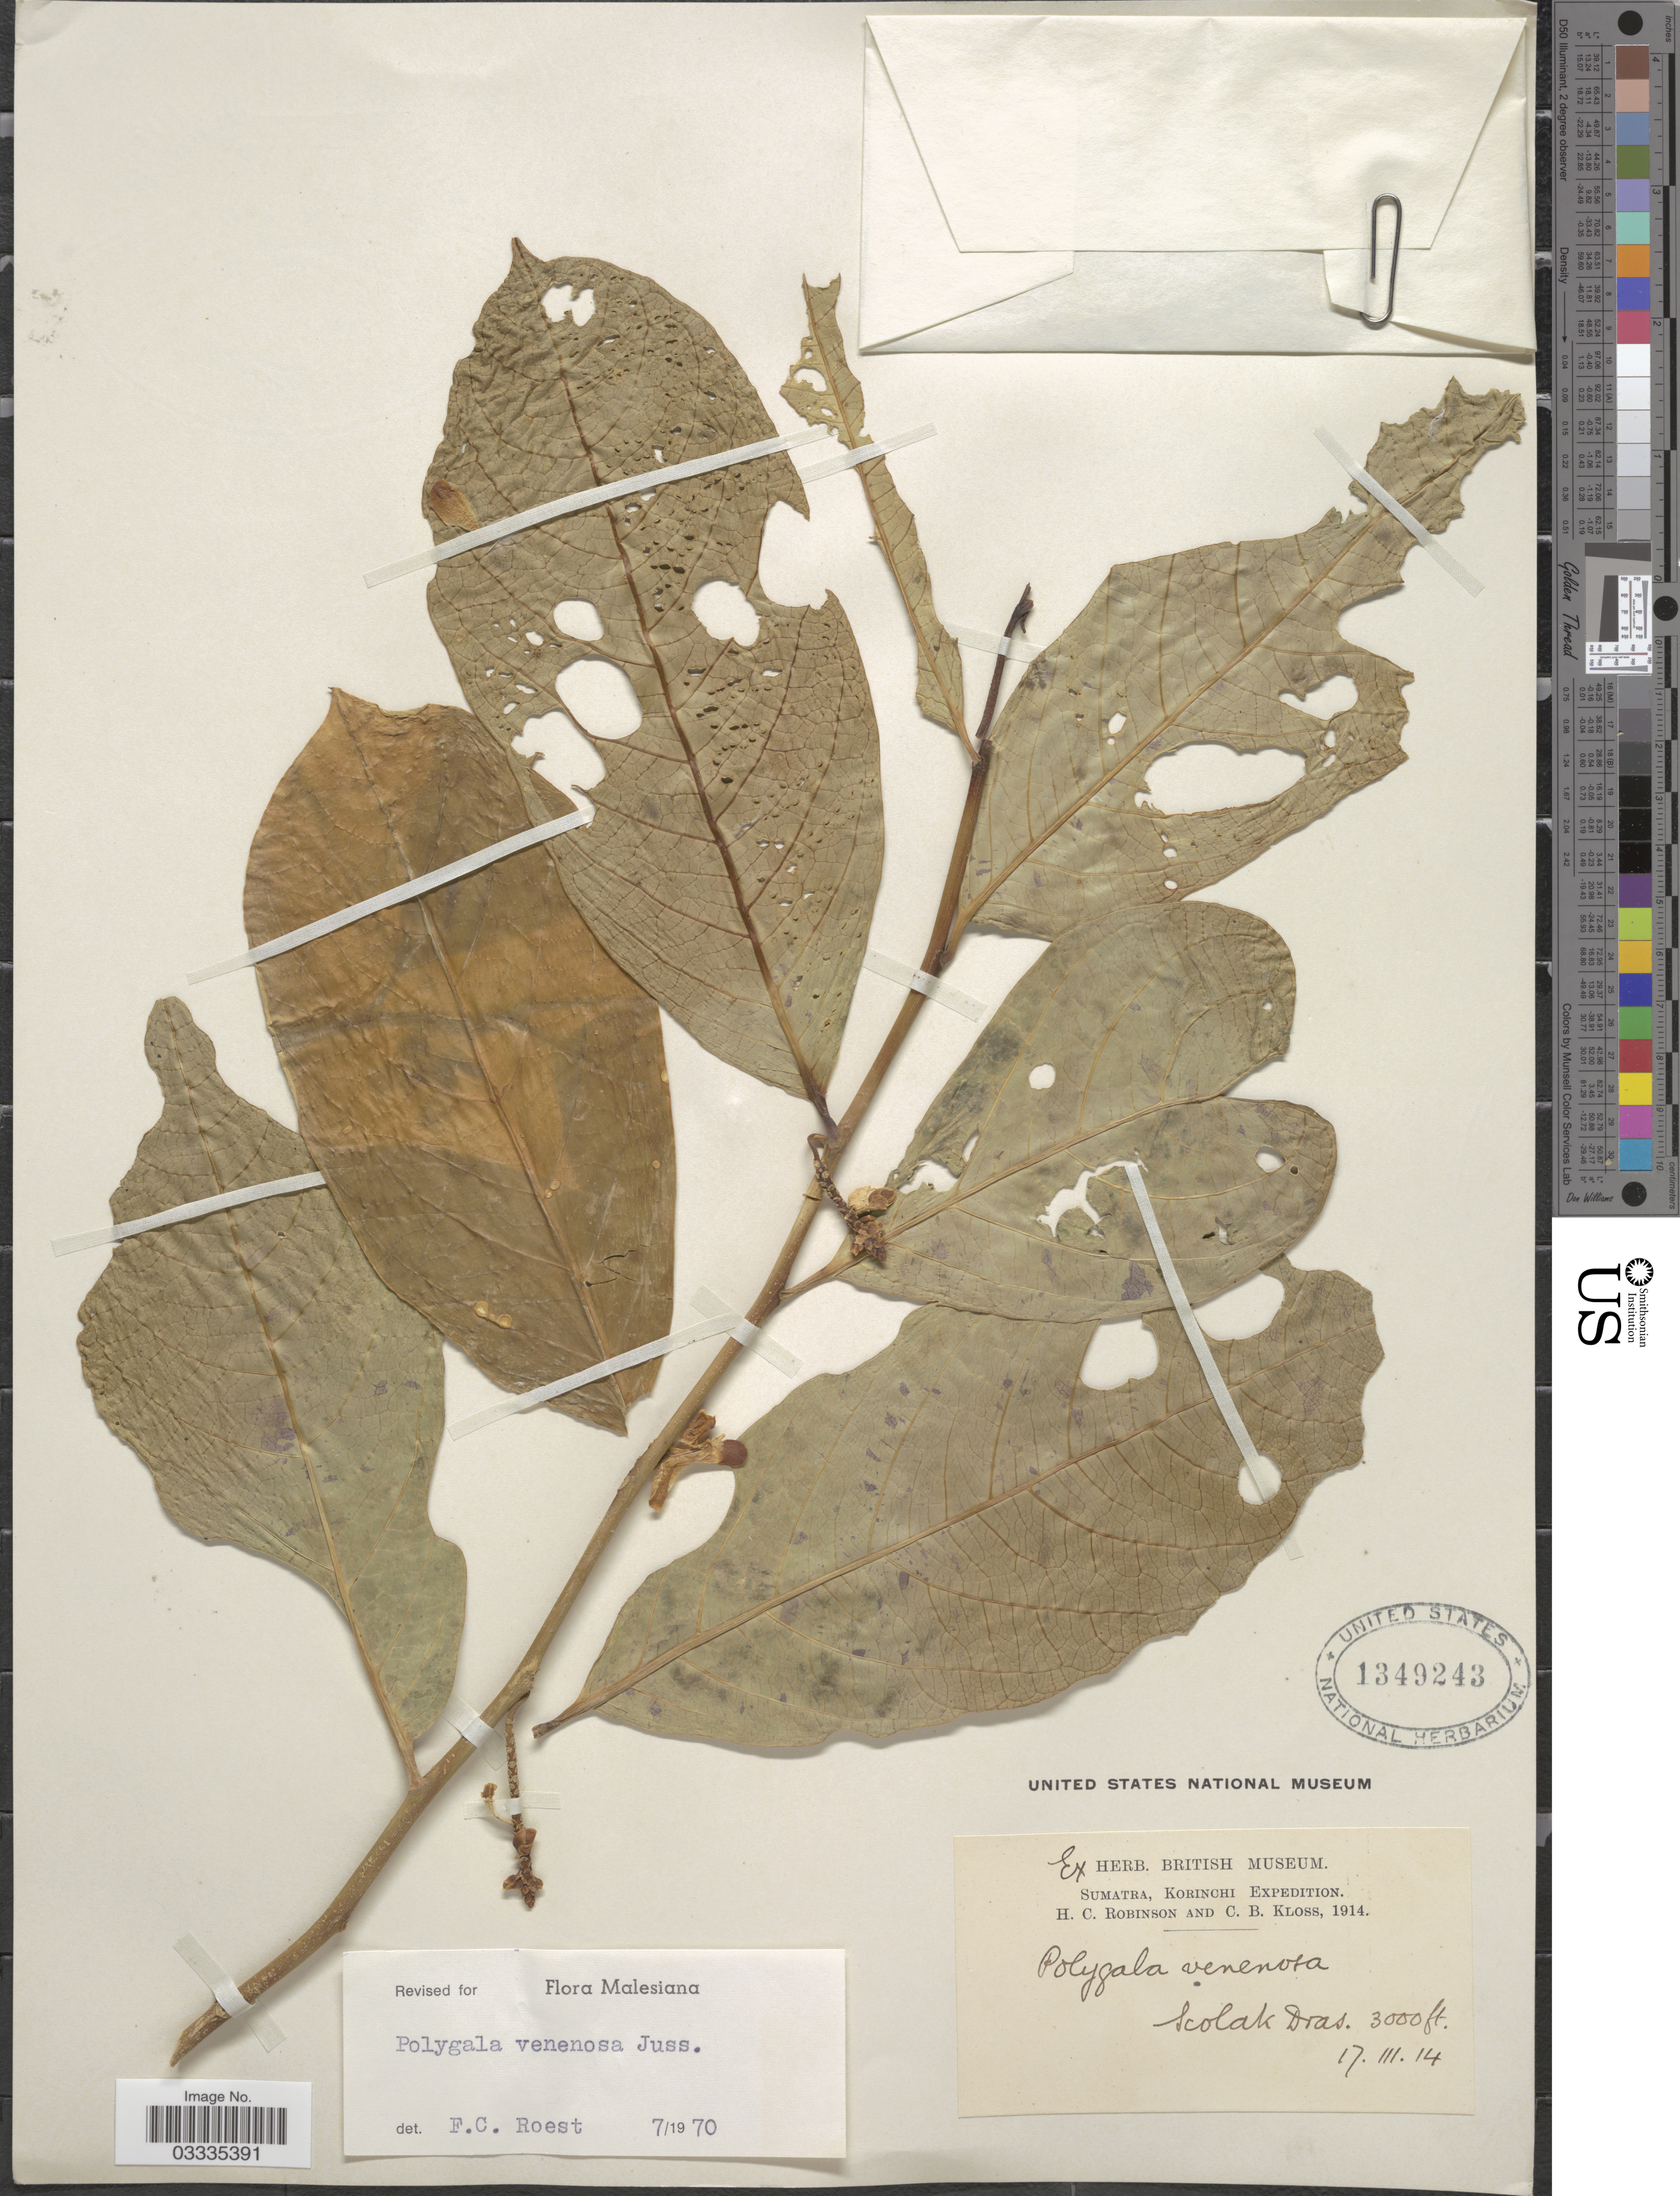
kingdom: Plantae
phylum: Tracheophyta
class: Magnoliopsida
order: Fabales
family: Polygalaceae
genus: Polygala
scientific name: Polygala venenosa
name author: Juss. ex Poir.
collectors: H. C. Robinson & C. Kloss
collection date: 1914-03-17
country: Indonesia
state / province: Sumatra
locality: Scolak Dras.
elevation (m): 914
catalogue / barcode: US 1349243